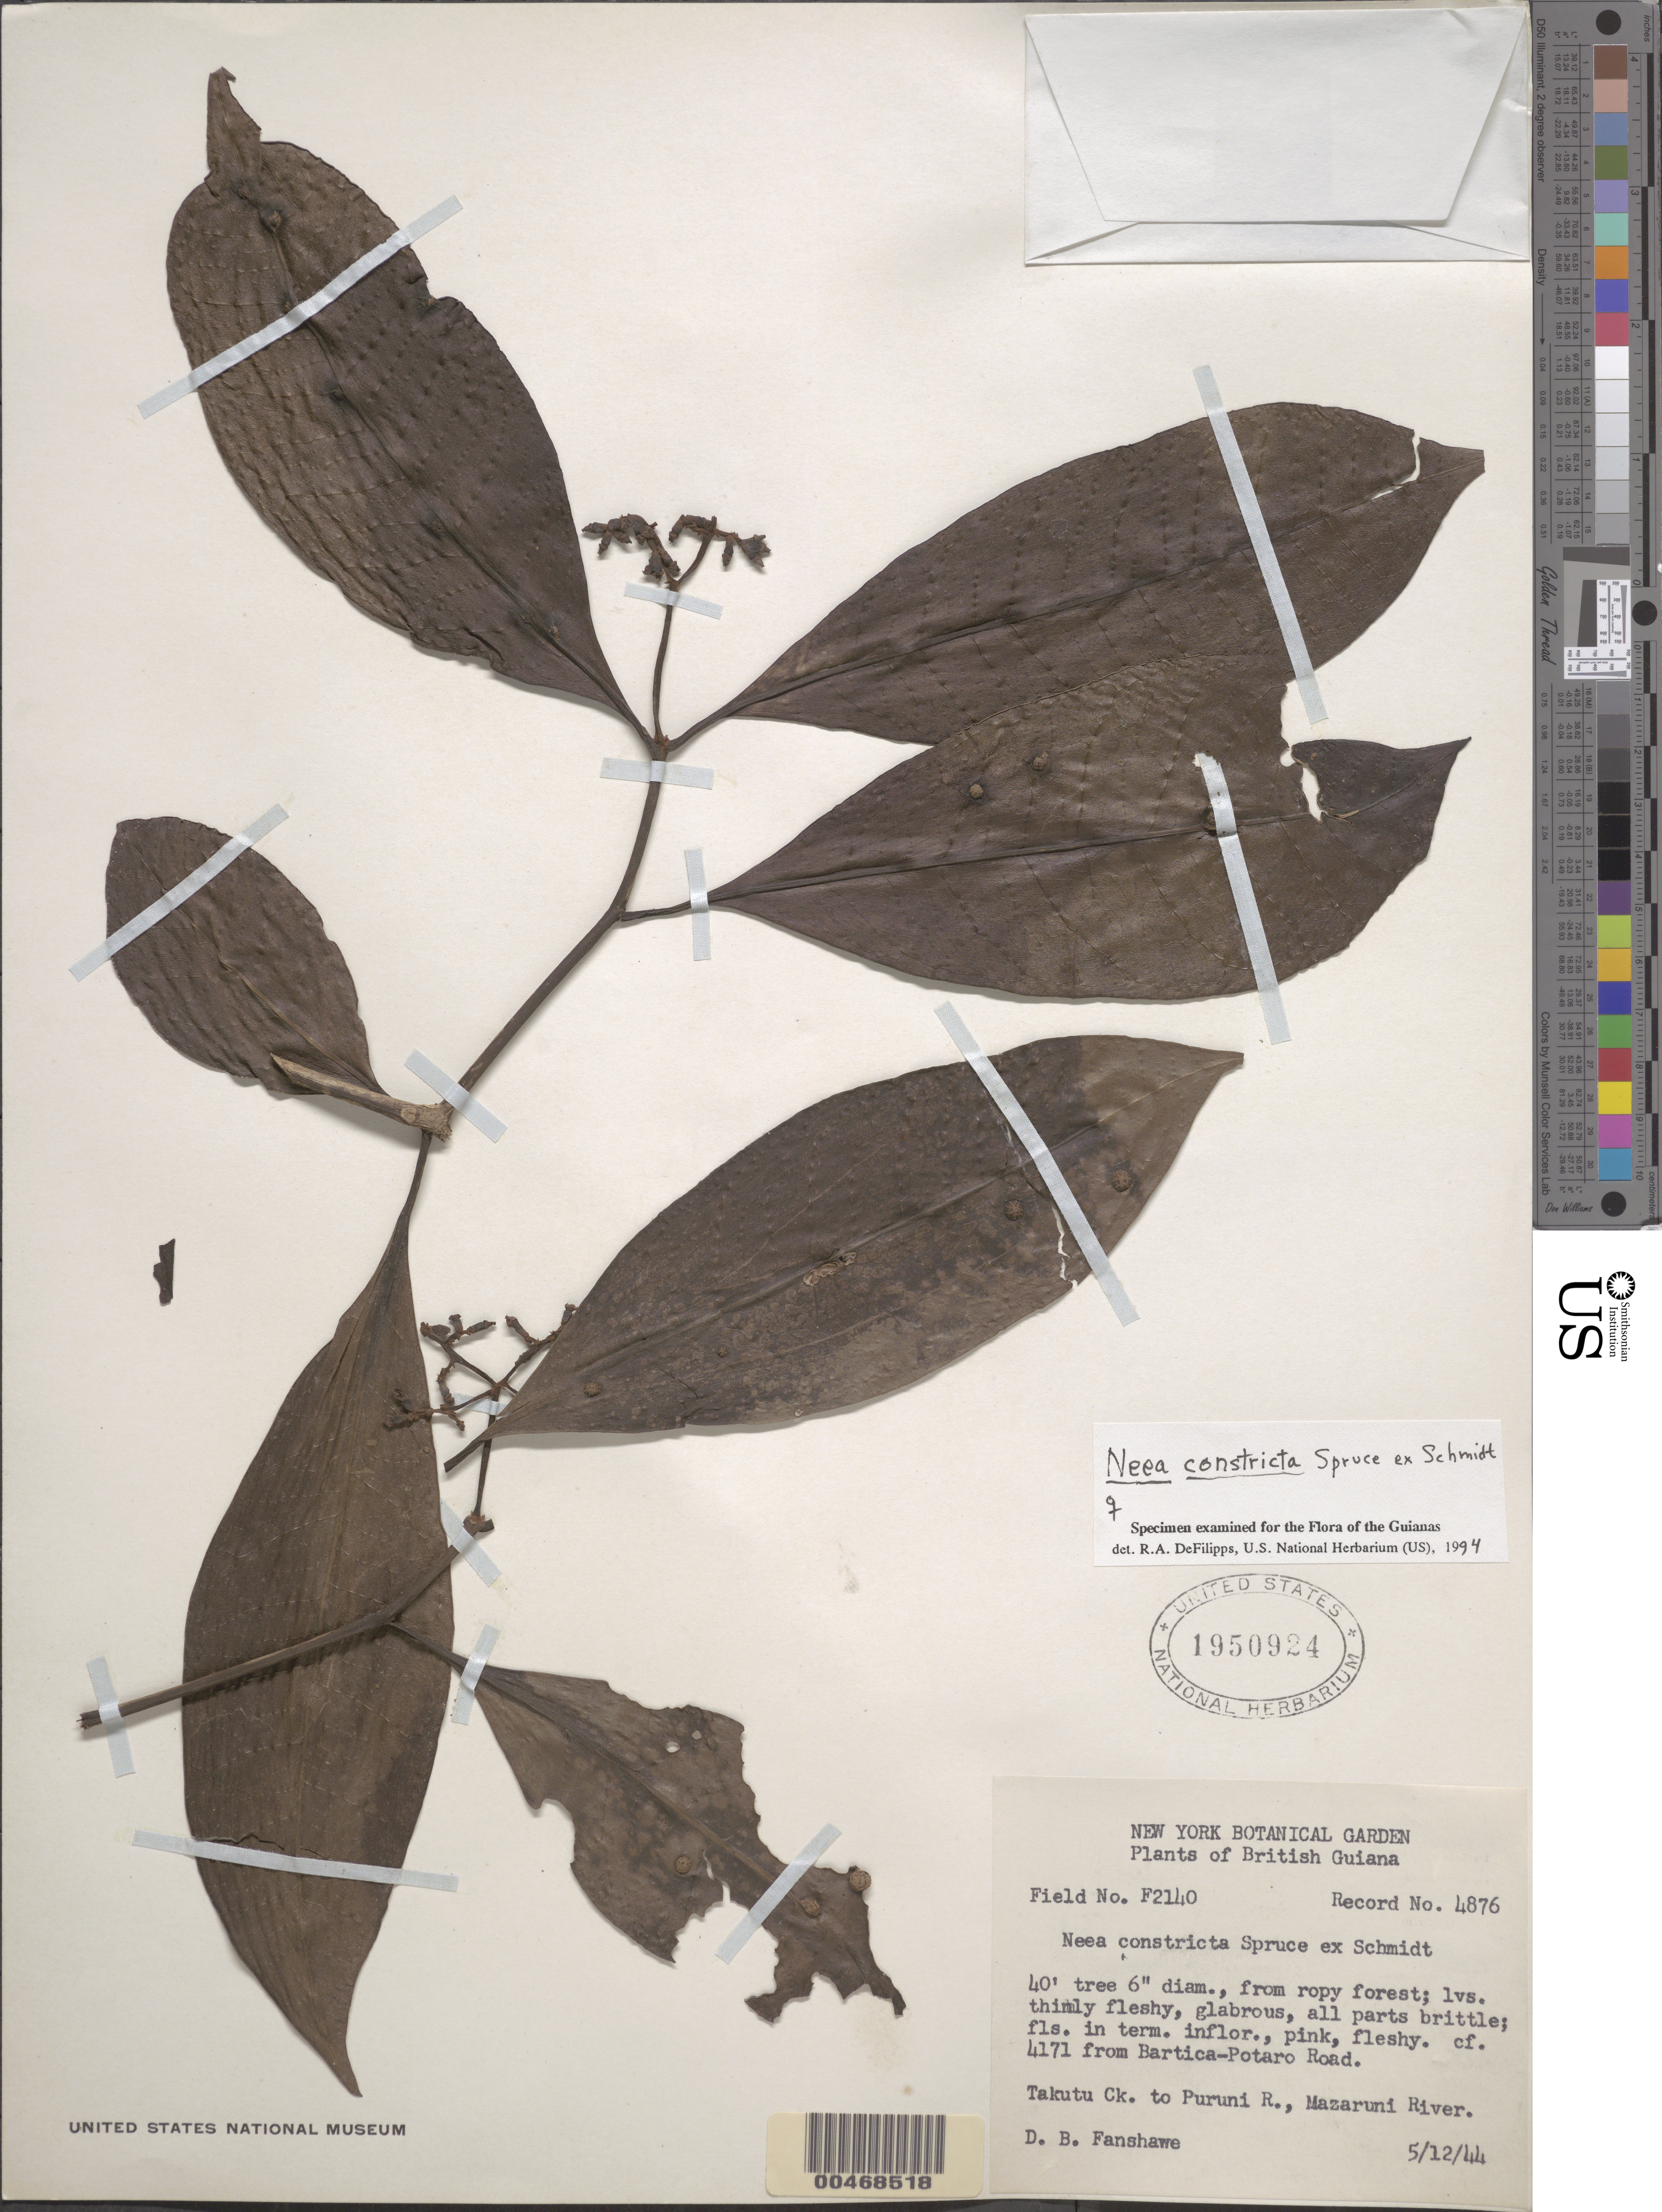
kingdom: Plantae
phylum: Tracheophyta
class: Magnoliopsida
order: Caryophyllales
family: Nyctaginaceae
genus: Neea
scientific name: Neea constricta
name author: Spruce ex J.A. Schmidt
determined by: DeFilipps, R. A.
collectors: D. B. Fanshawe & Forest Dept. B. G.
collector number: F 2140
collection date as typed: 05 Dec 1944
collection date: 1944-12-05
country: Guyana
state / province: Cuyuni-Mazaruni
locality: Takutu Creek to Puruni River, Mazaruni River. [In former Mazaruni-Potaro Region.]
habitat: Ropy forest.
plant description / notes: U, NY, US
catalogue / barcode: US 1950924